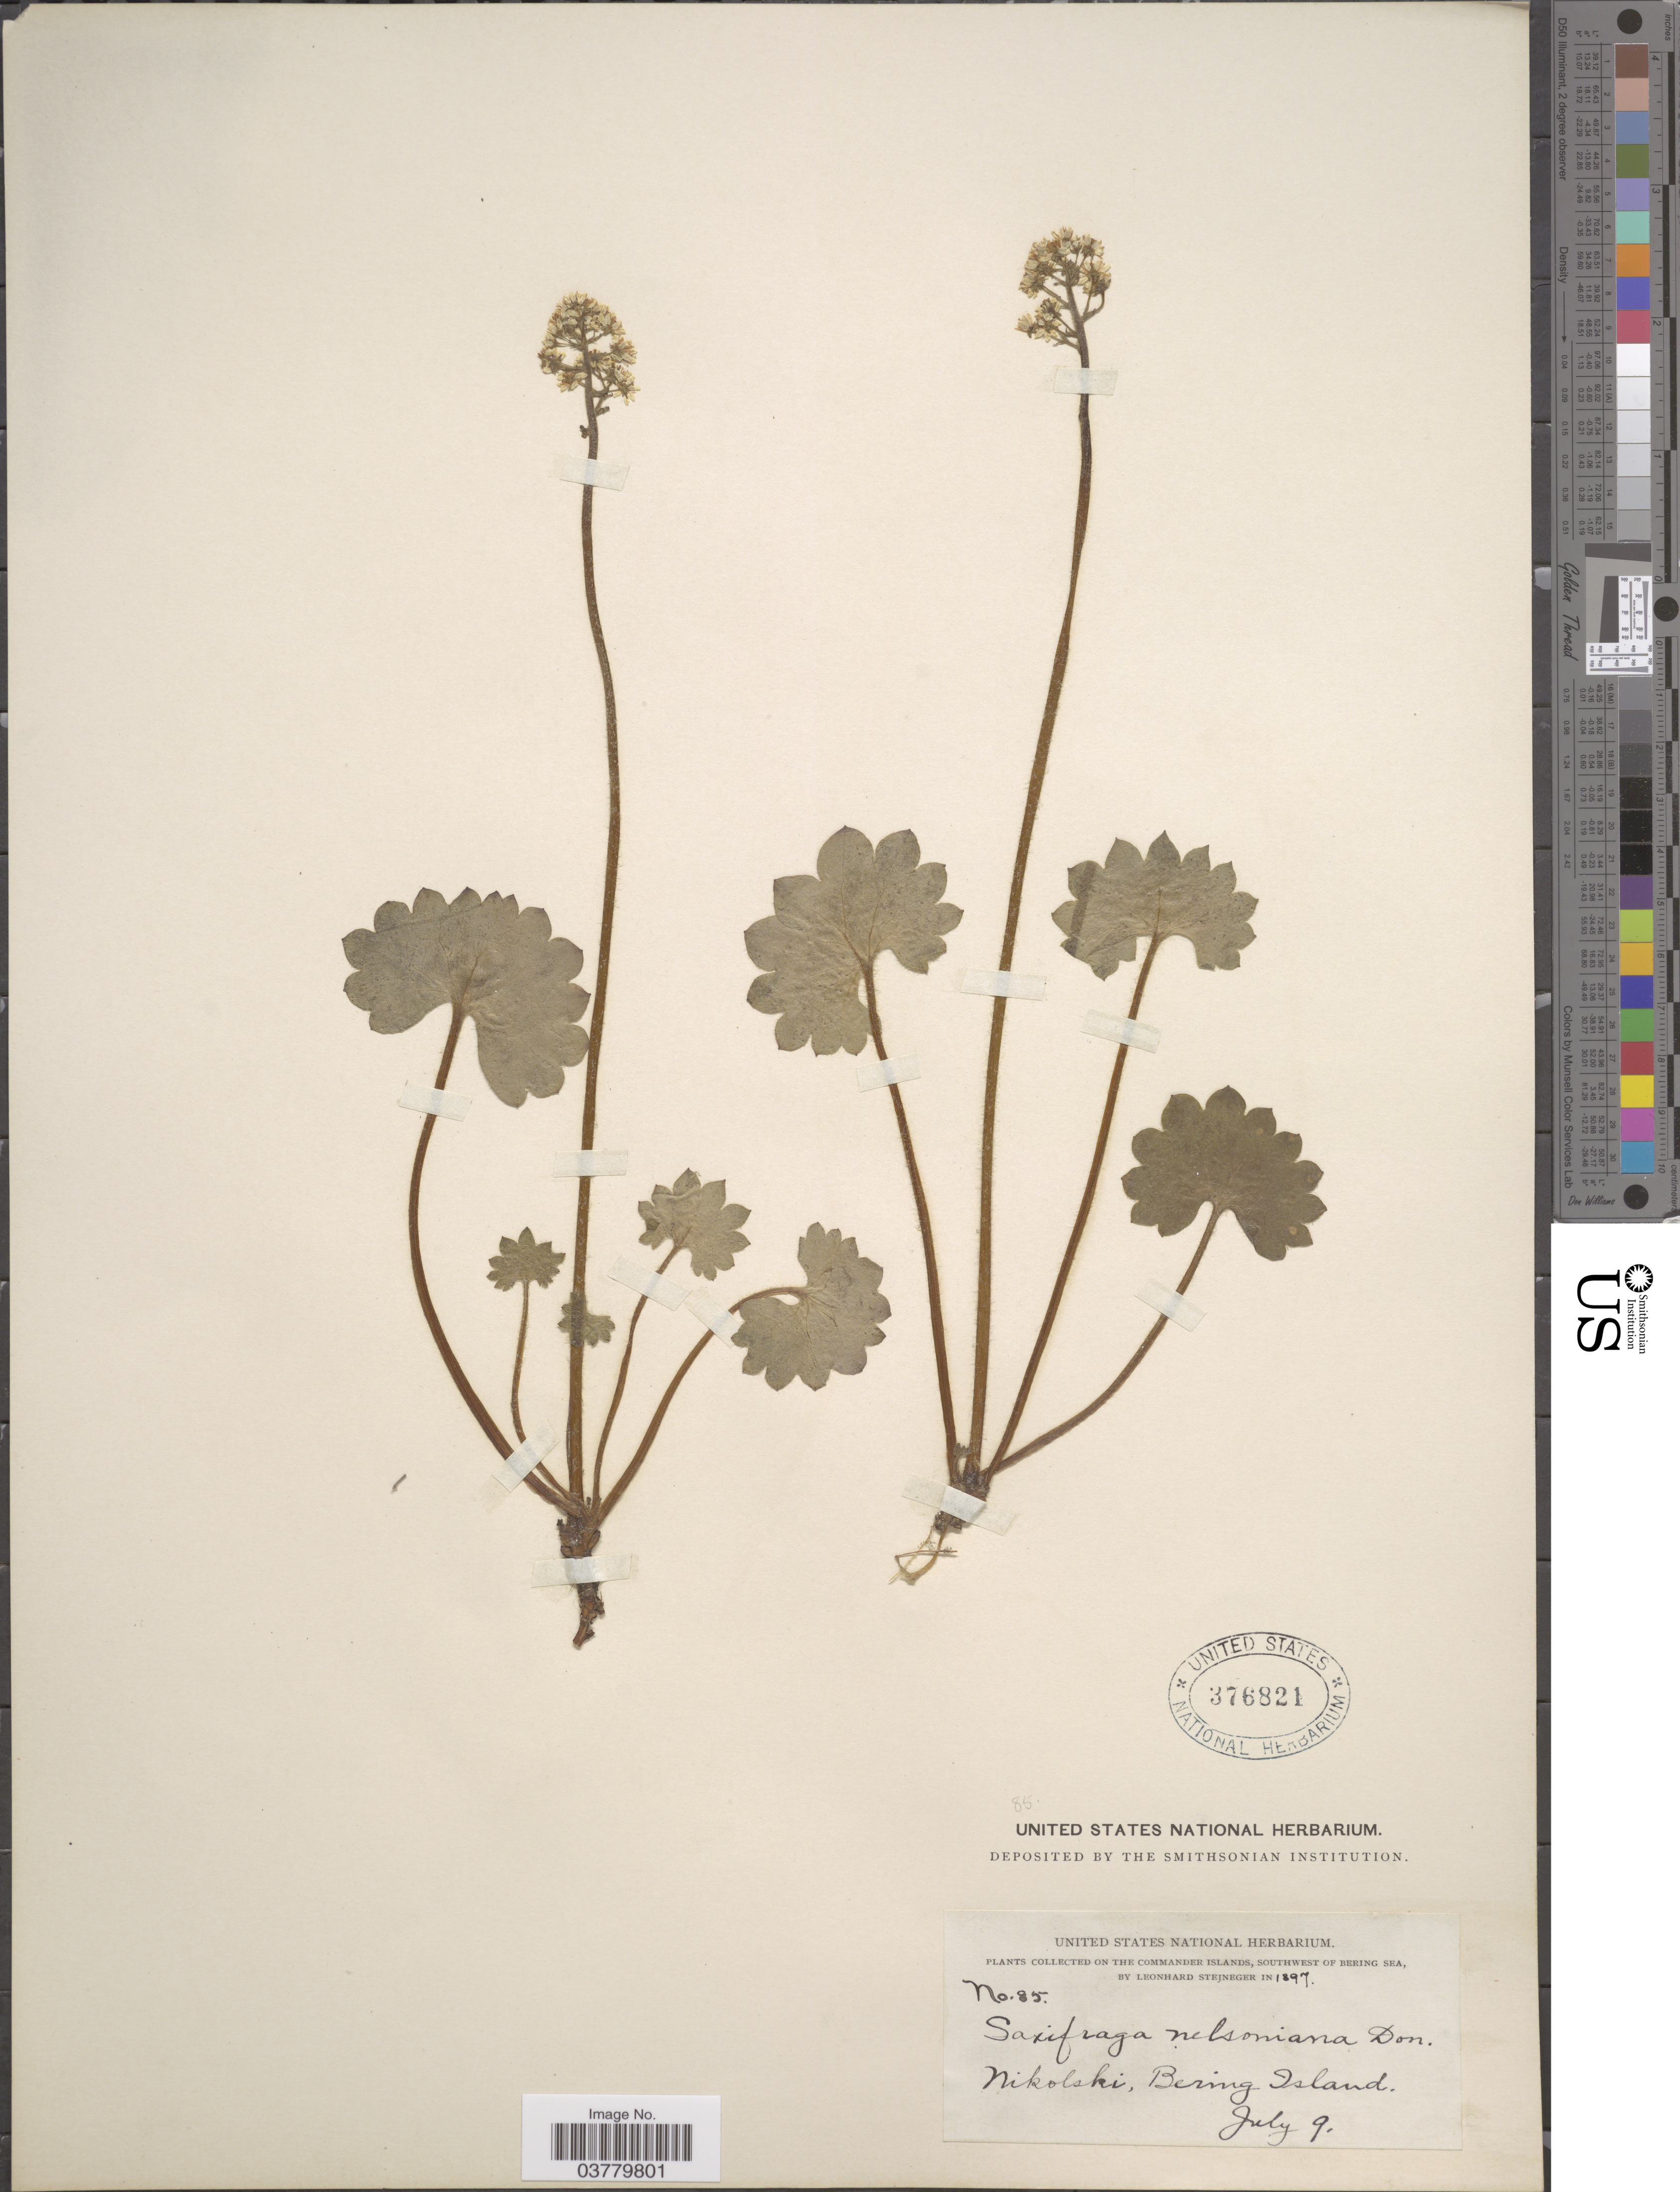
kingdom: Plantae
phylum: Tracheophyta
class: Magnoliopsida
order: Saxifragales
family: Saxifragaceae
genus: Micranthes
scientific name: Micranthes nelsoniana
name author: (D. Don) Small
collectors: L. Steijneger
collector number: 85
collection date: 1897-07-09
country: Russian Federation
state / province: Kamchatka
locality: On the Commander Islands, Southwest of Bering Sea. Nikolski, Bering Island.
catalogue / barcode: US 376821